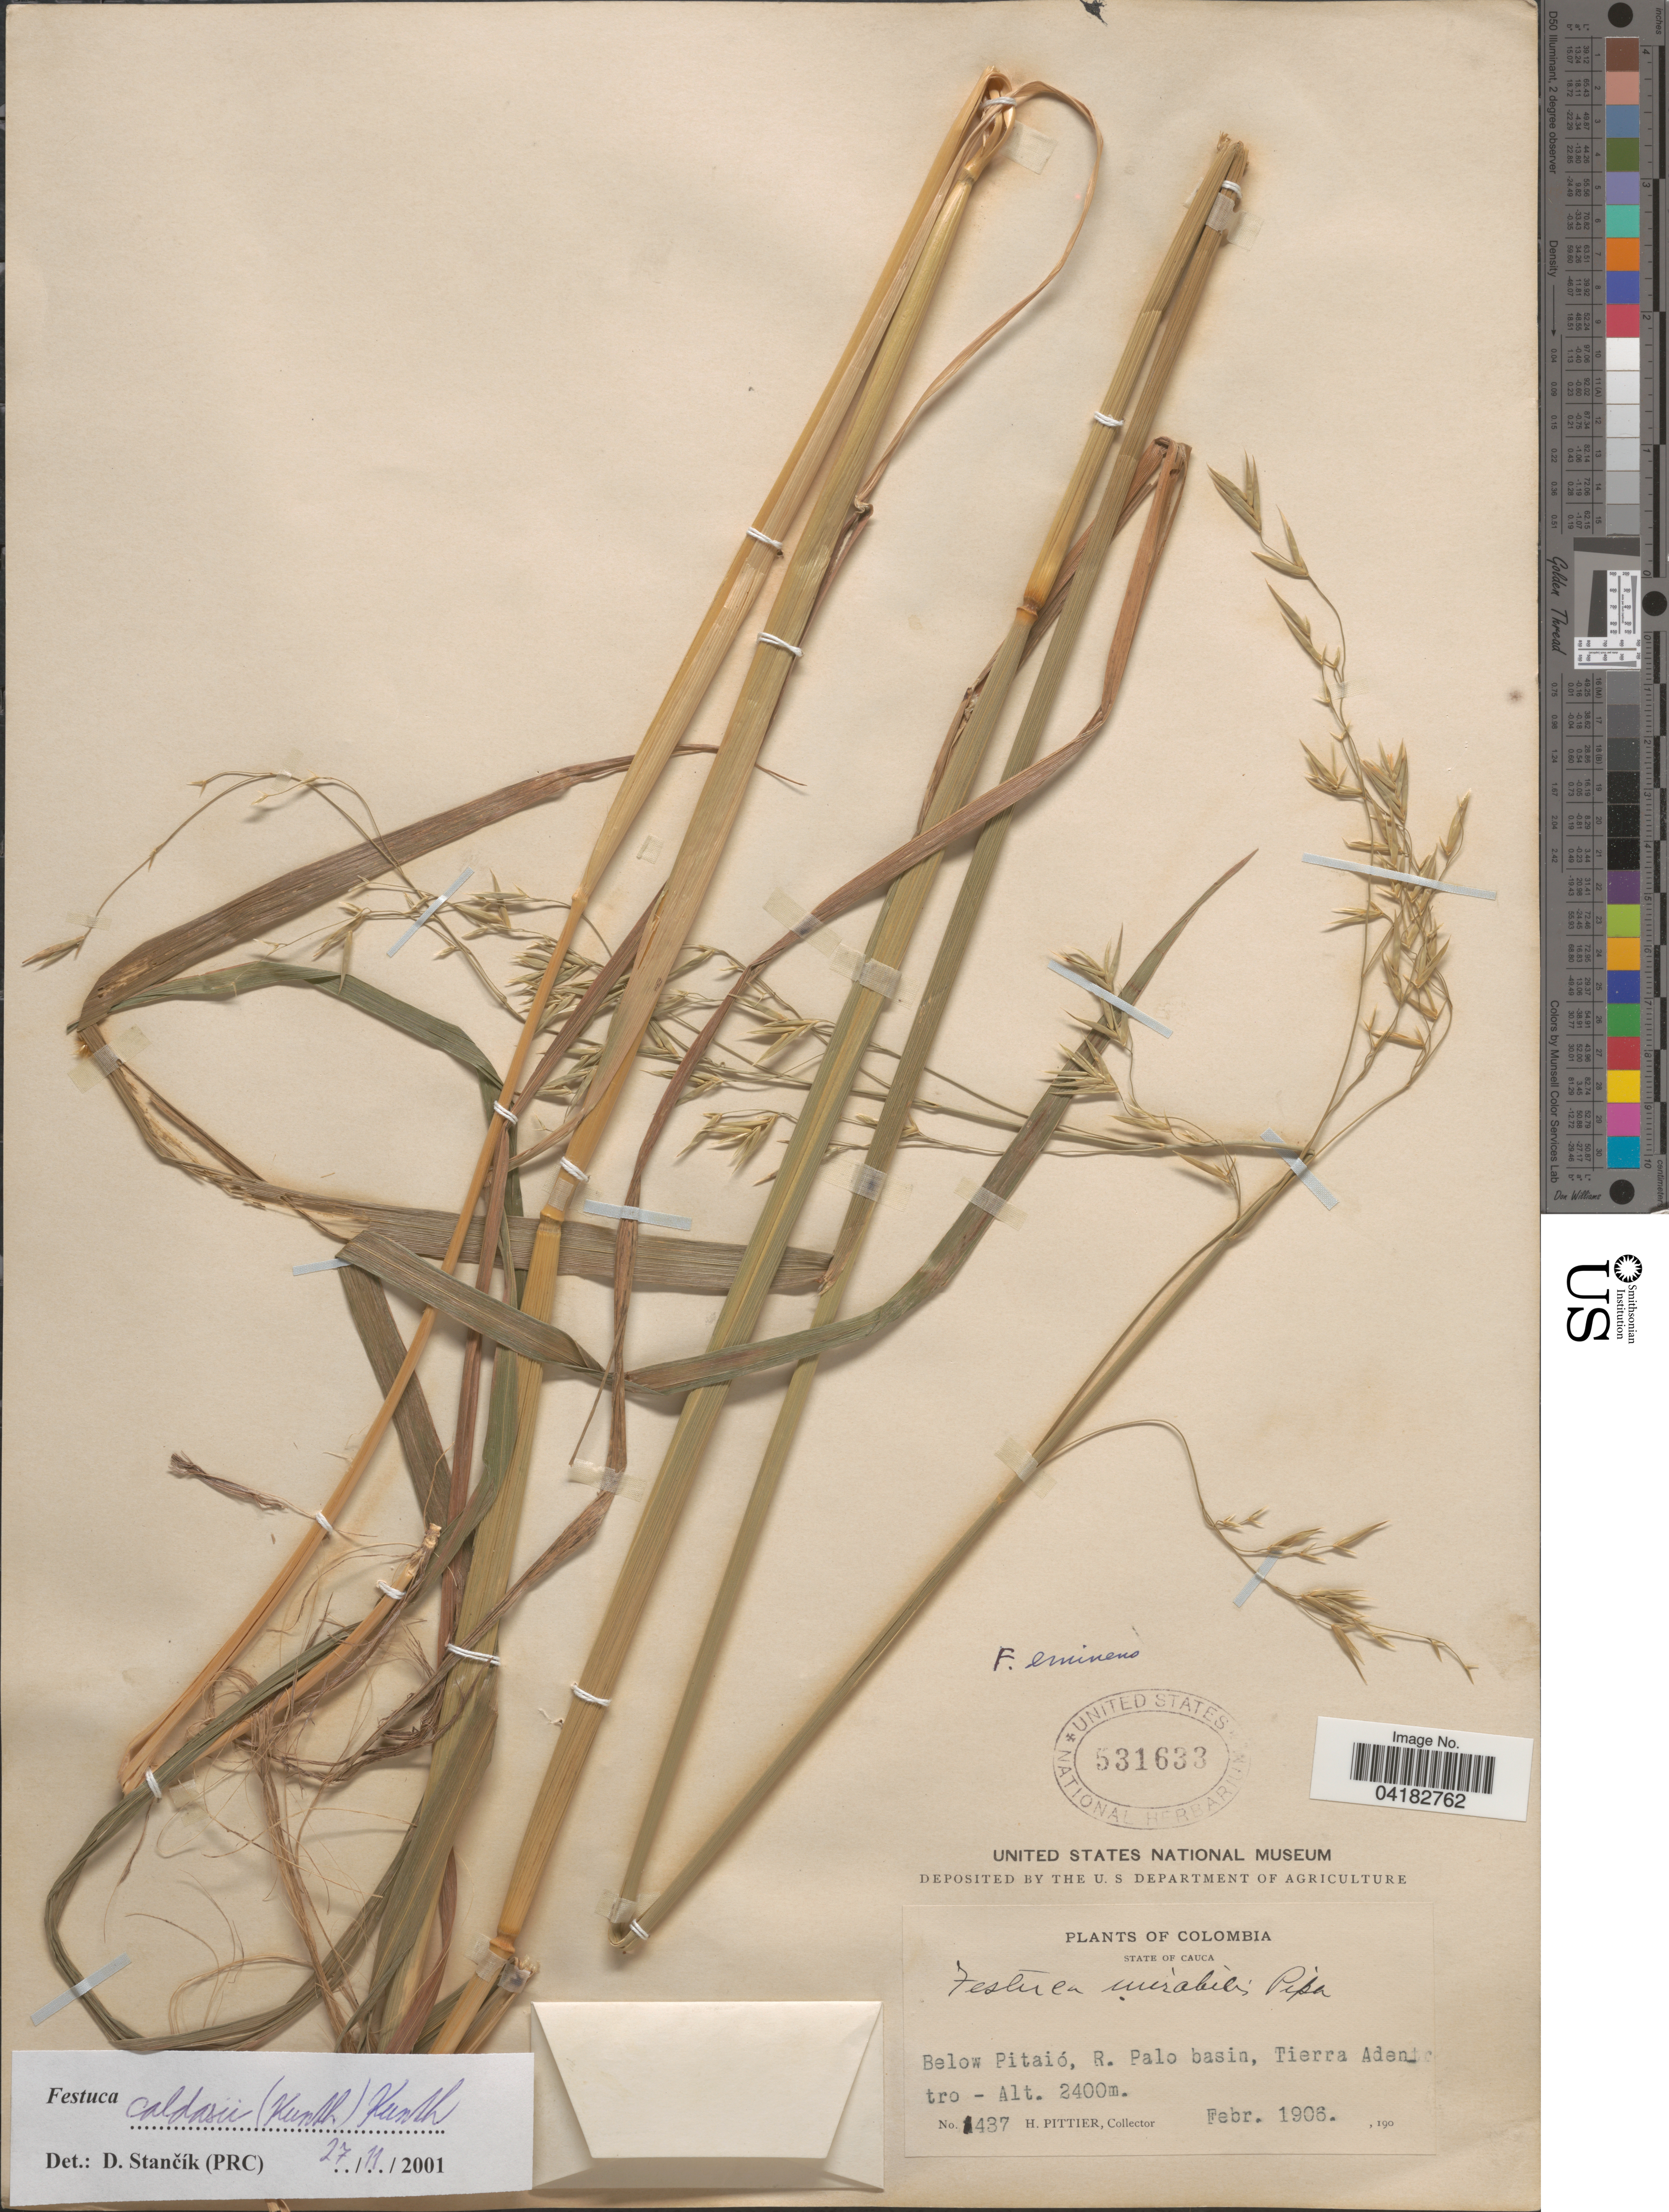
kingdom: Plantae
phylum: Tracheophyta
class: Liliopsida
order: Poales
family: Poaceae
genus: Festuca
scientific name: Festuca caldasii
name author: (Kunth) Kunth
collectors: H. F. Pittier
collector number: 1437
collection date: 1906-02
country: Colombia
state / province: Cauca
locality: Below Pitaió, R. Palo basin, Tierra Adentro.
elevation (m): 2400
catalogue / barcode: US 531633